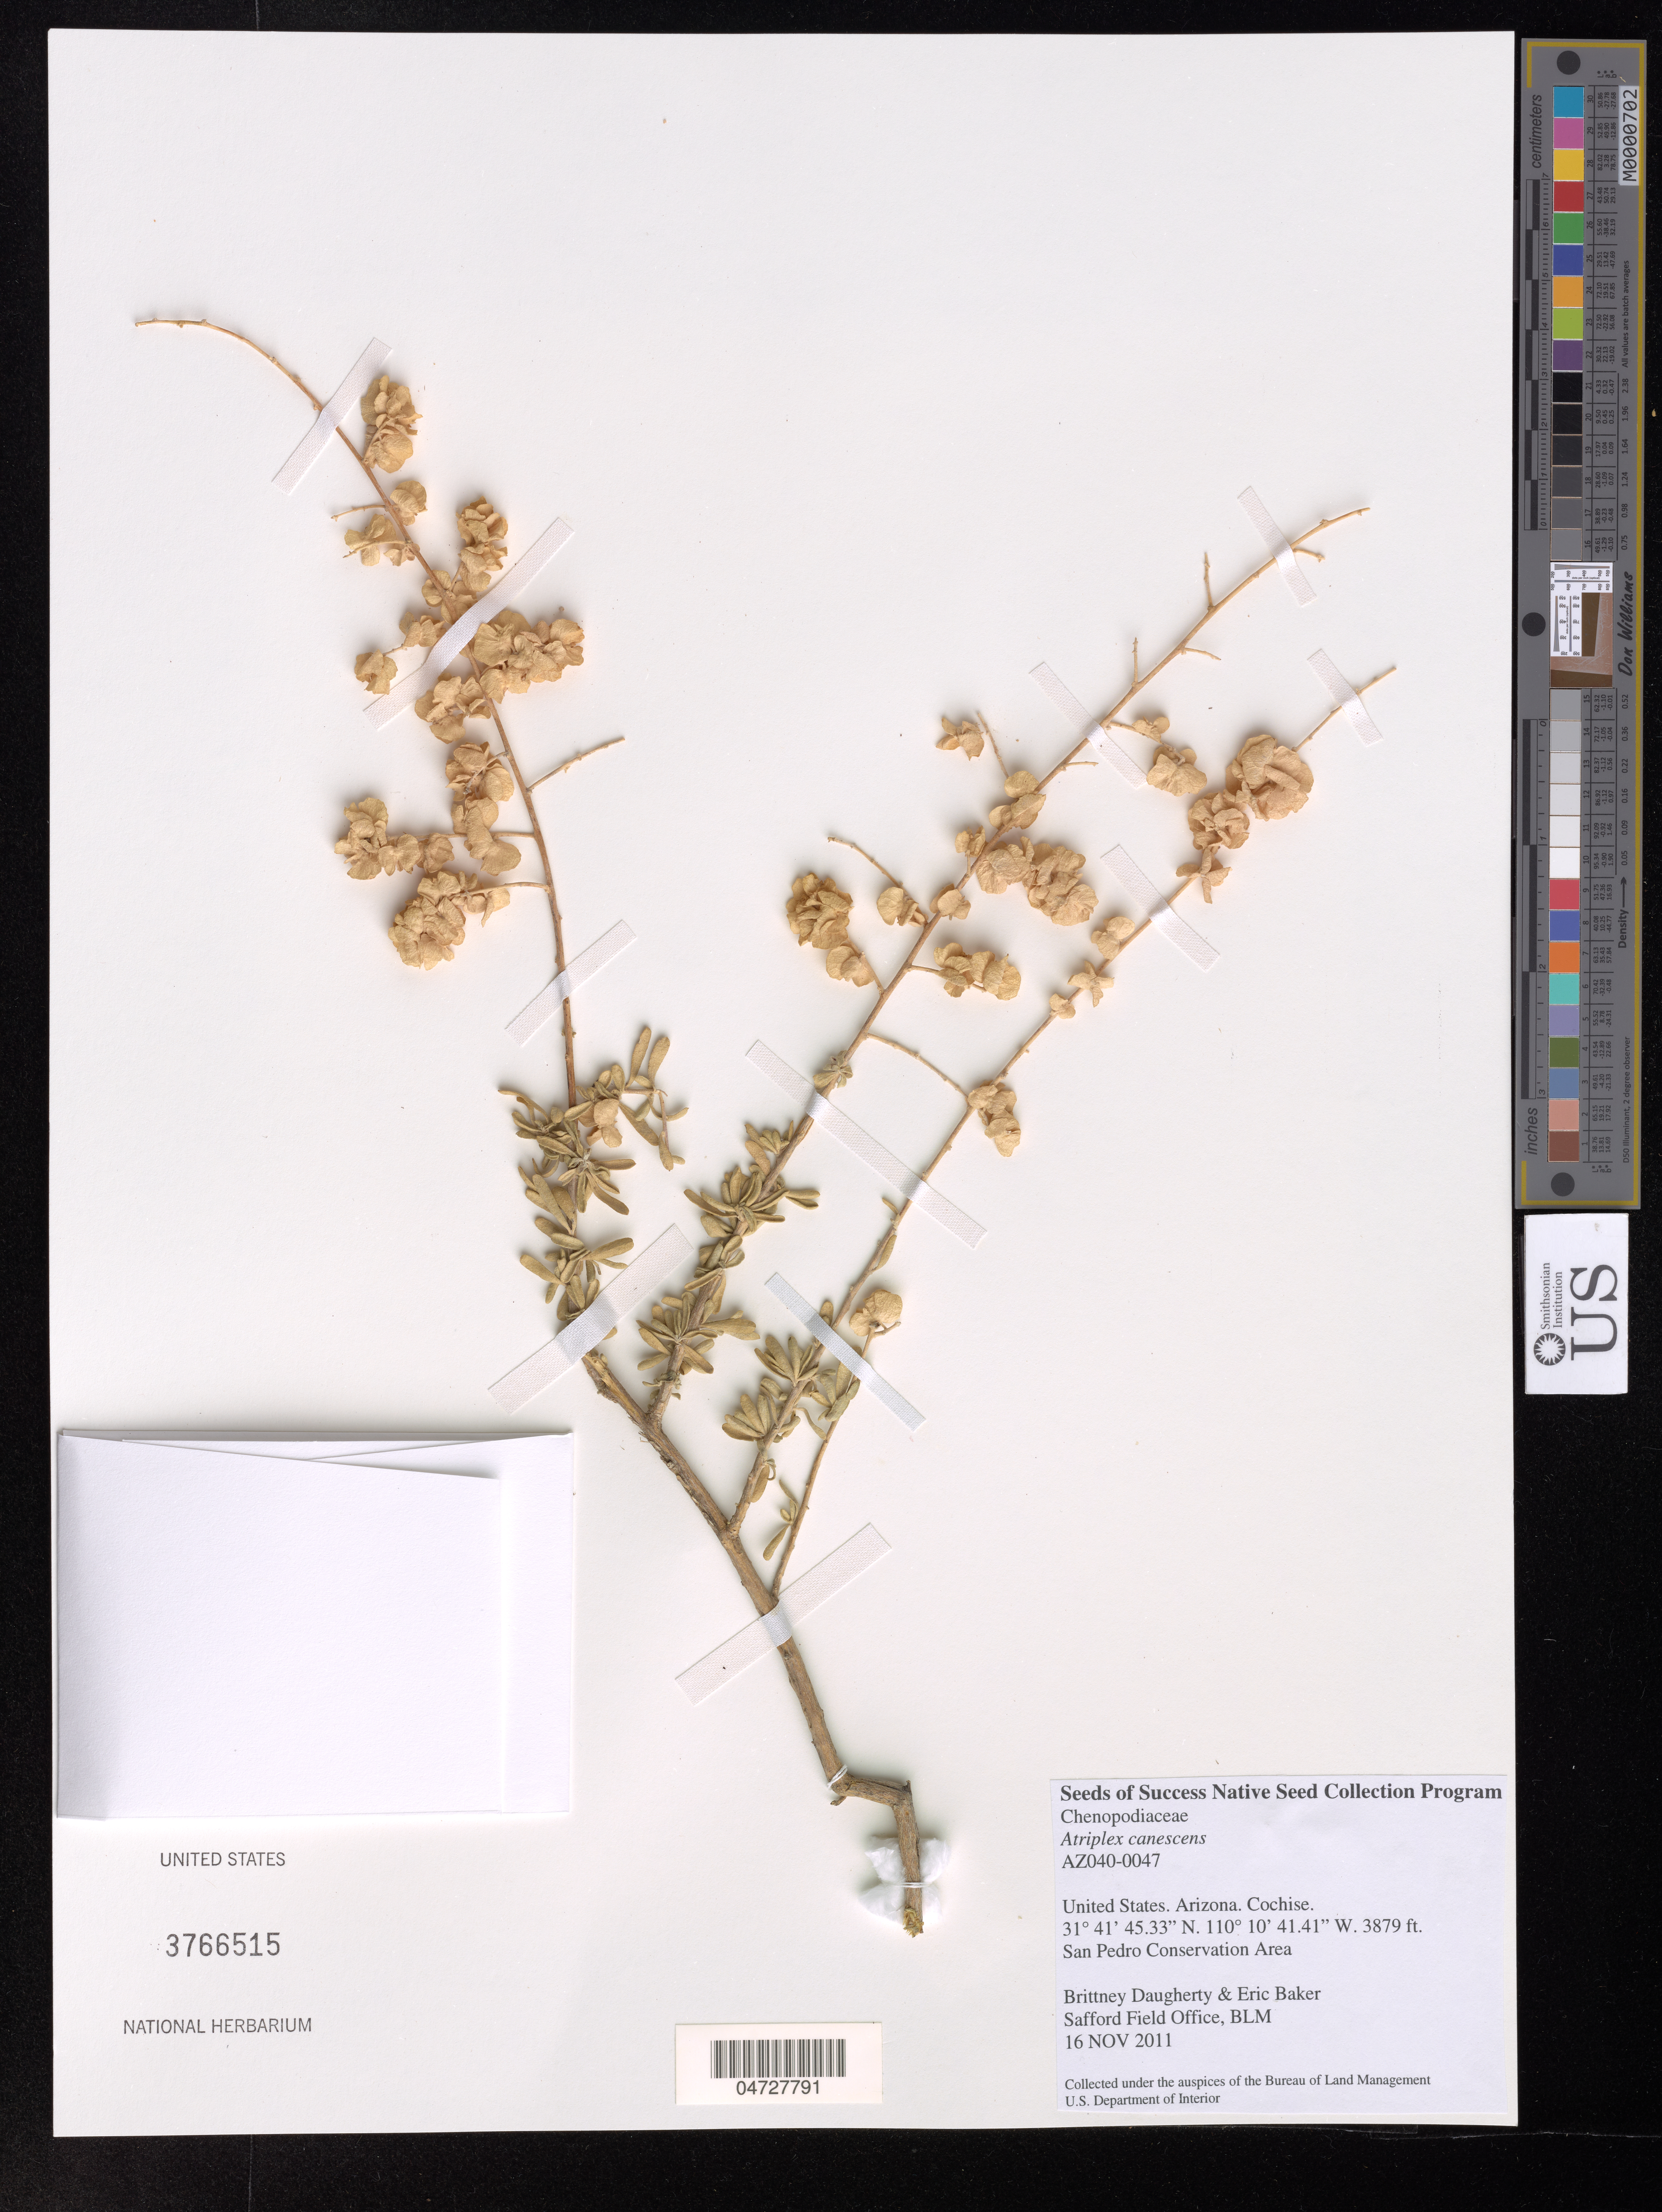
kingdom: Plantae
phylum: Tracheophyta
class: Magnoliopsida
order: Caryophyllales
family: Amaranthaceae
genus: Atriplex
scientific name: Atriplex canescens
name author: (Pursh) Nutt.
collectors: B. Daugherty & E. Baker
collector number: AZ040-0047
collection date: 2011-11-16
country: United States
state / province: Arizona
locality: Cochise, San Pedro Conservation Area.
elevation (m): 1182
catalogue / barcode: US 3766515